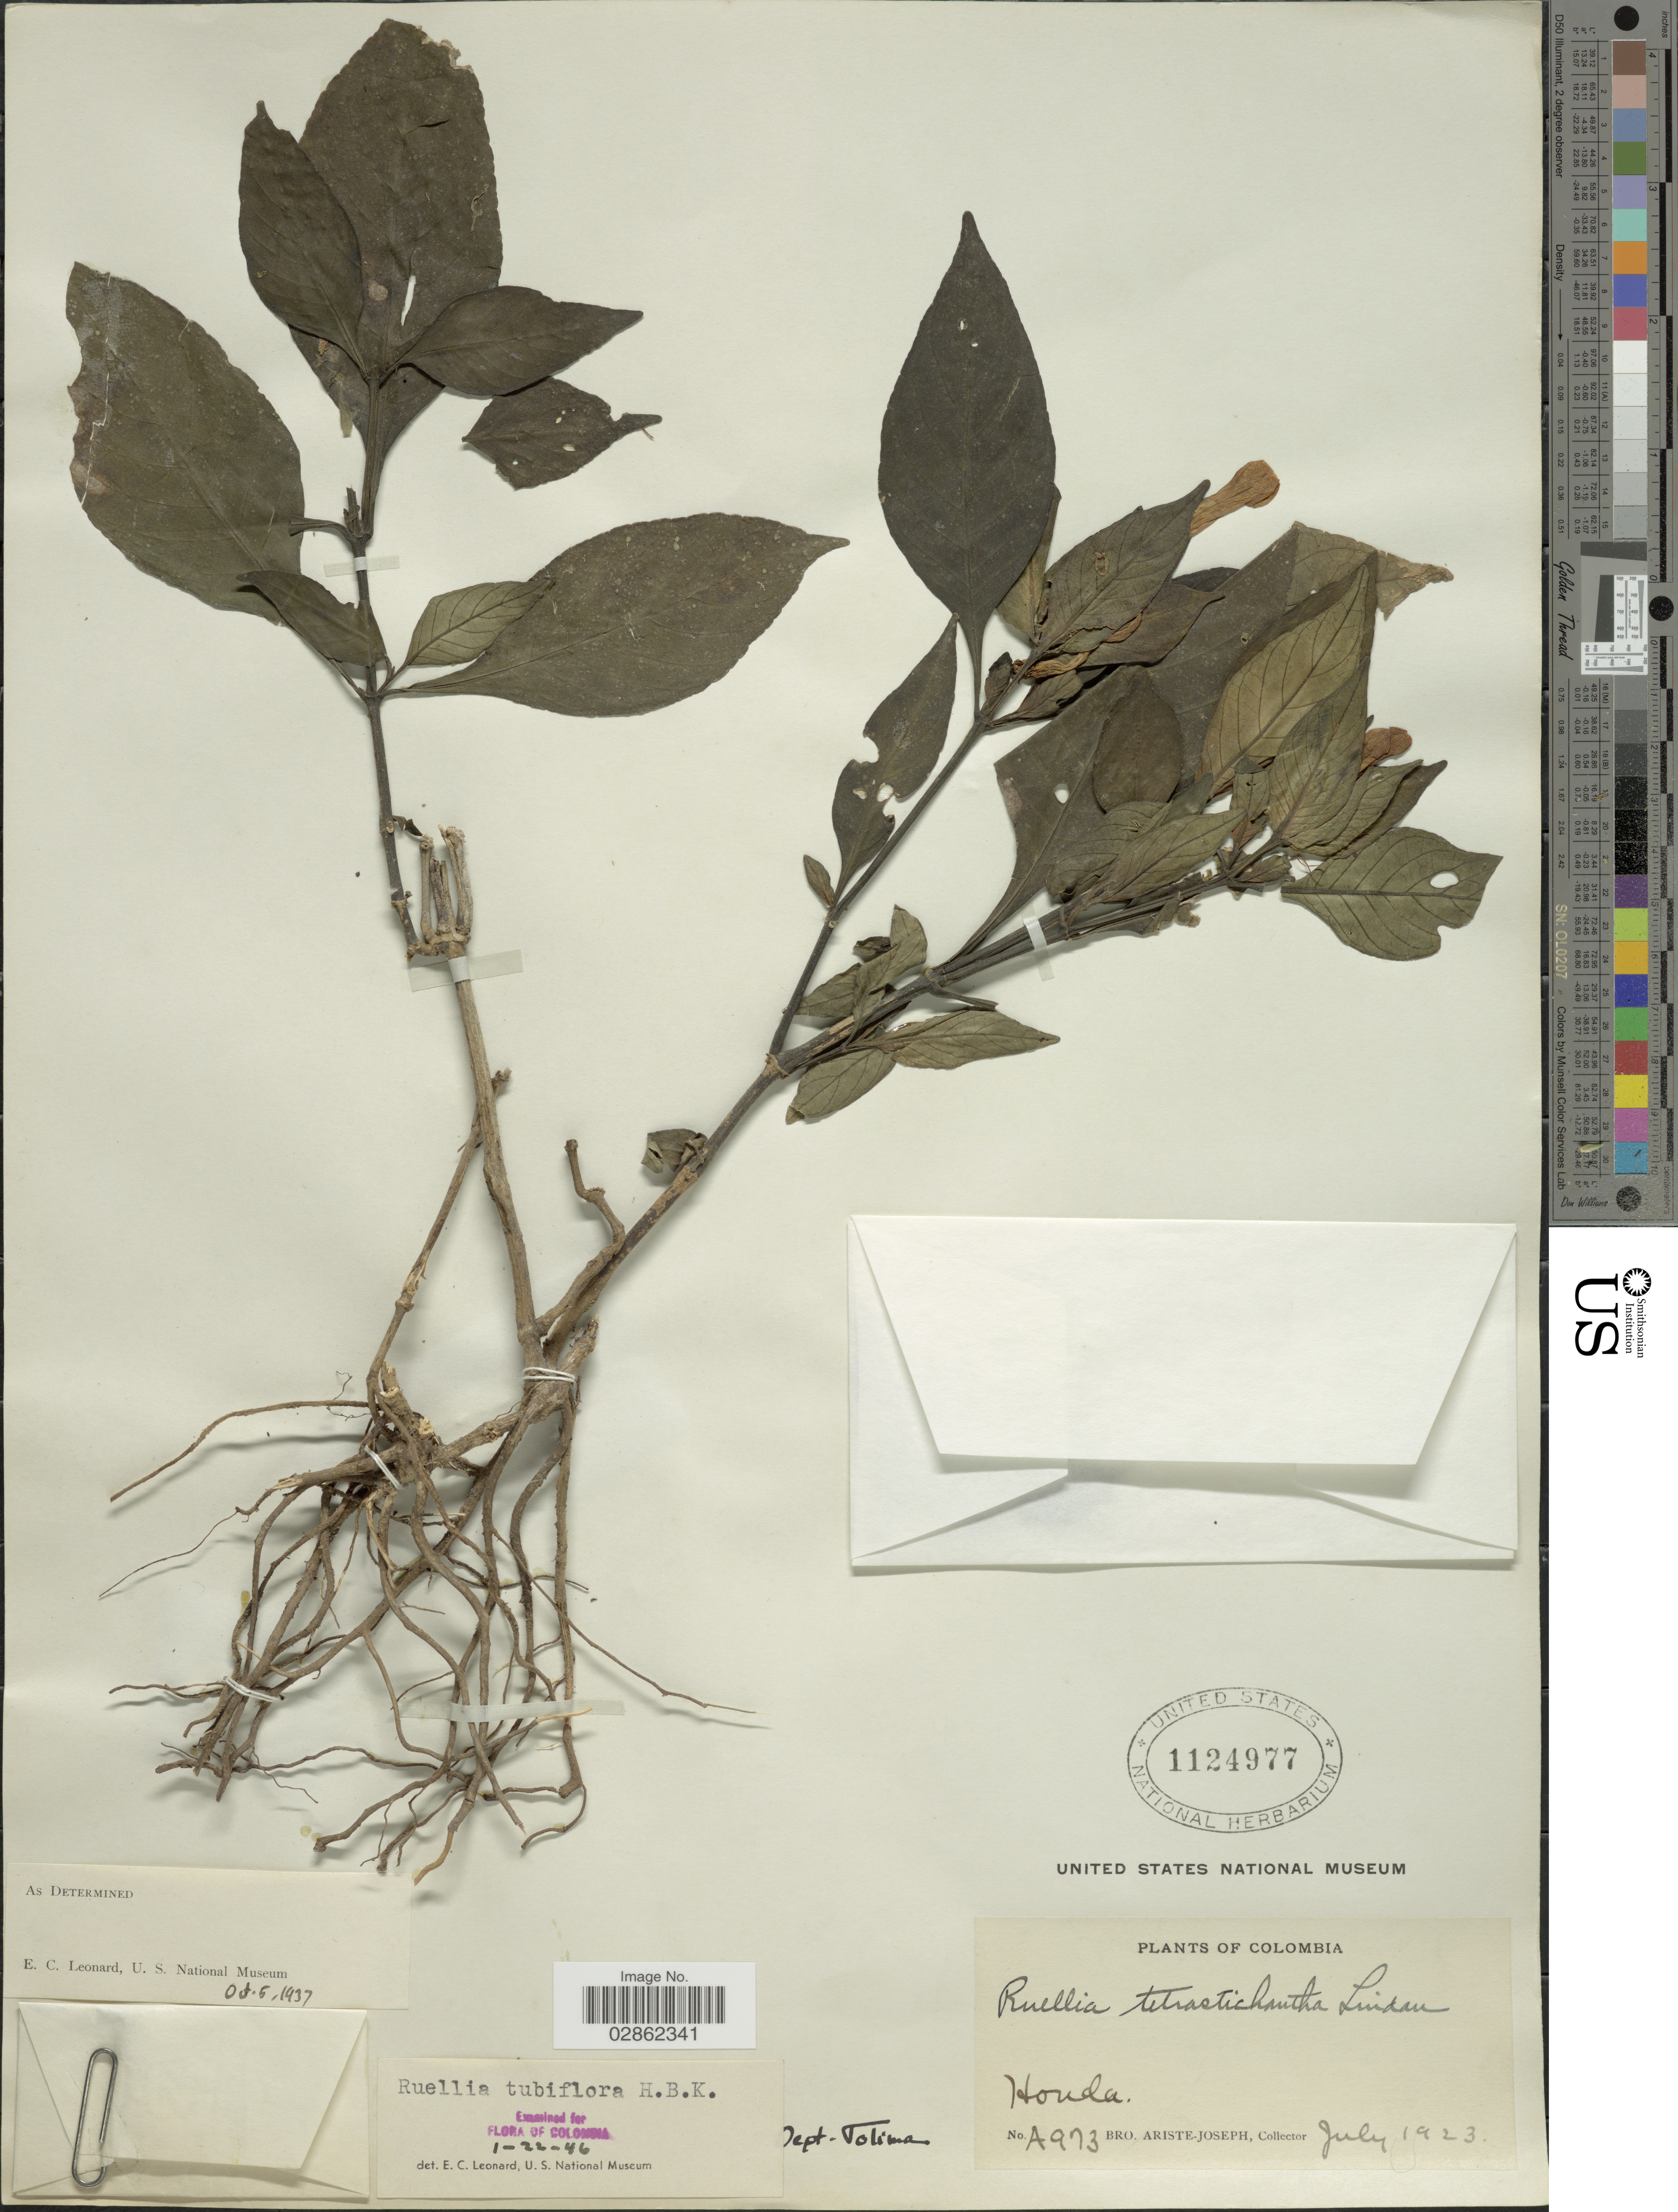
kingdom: Plantae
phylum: Tracheophyta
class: Magnoliopsida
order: Lamiales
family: Acanthaceae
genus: Ruellia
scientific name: Ruellia tubiflora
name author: Kunth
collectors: Bro. Ariste-Joseph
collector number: A973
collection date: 1923-07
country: Colombia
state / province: Tolima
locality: Dept. Tolima. Honda.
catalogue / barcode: US 1124977